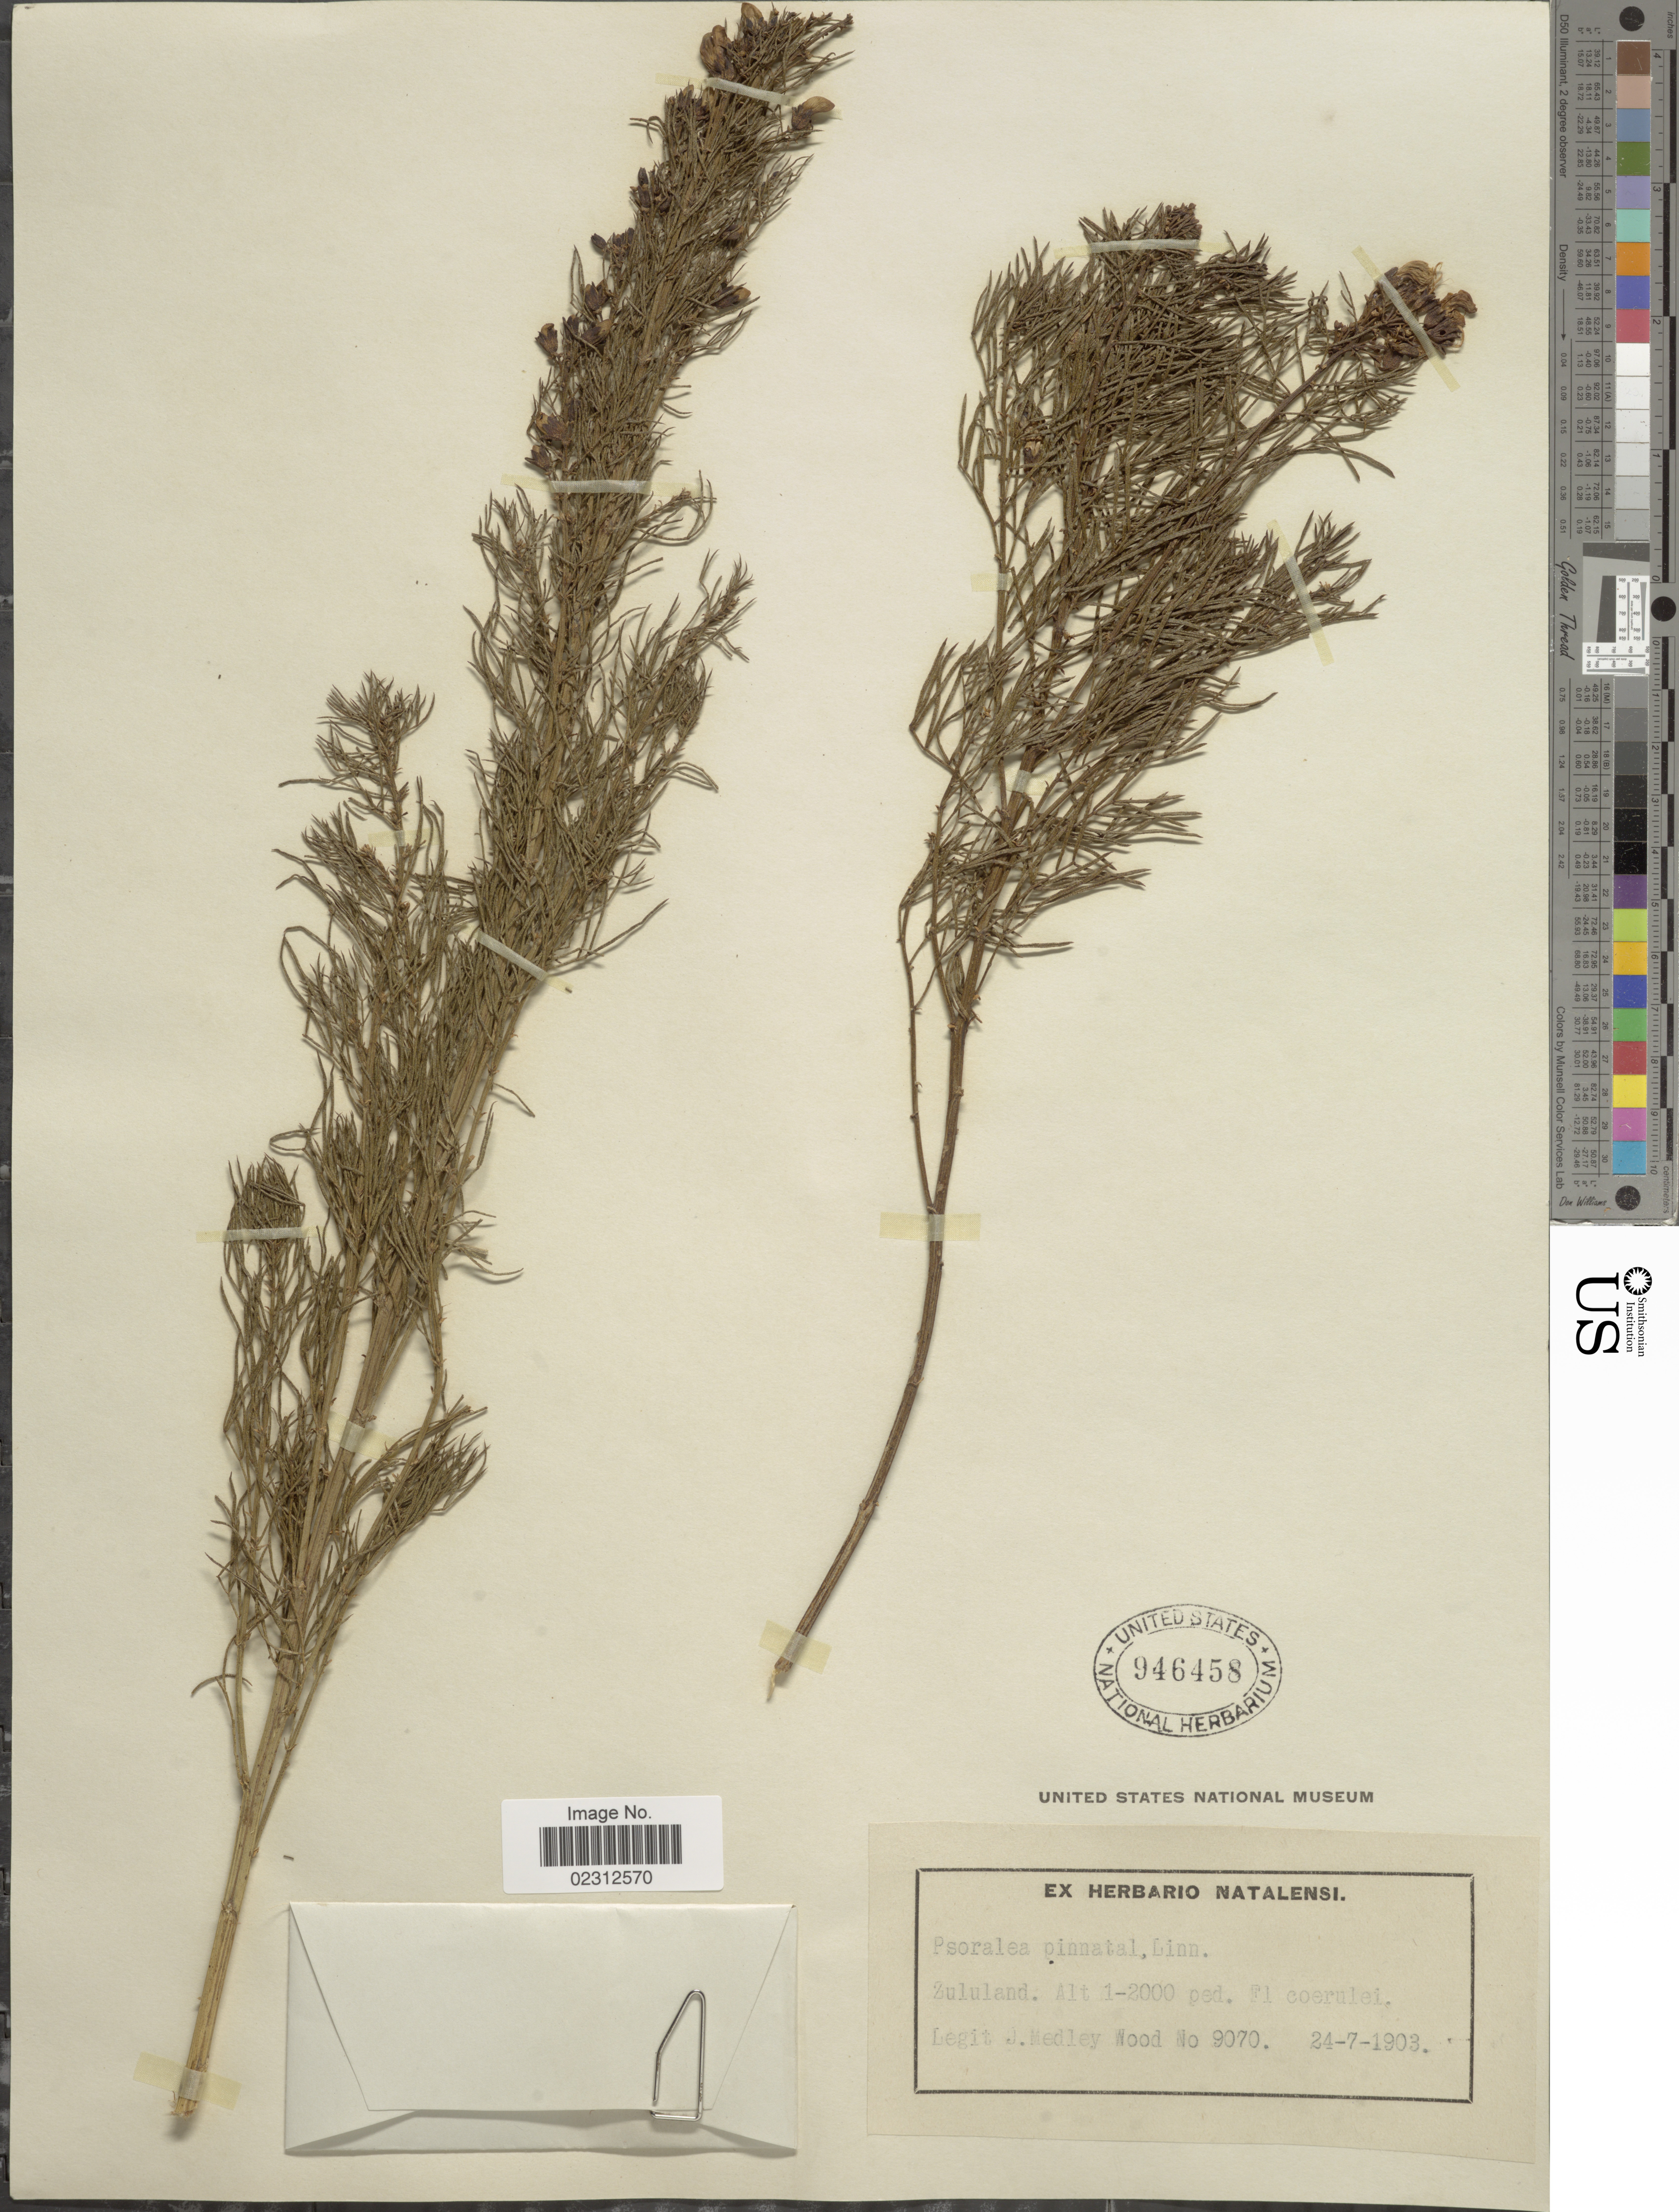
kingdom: Plantae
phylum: Tracheophyta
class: Magnoliopsida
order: Fabales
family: Fabaceae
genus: Psoralea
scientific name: Psoralea pinnata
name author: L.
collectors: J. M. Wood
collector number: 9070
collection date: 1903-07-24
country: South Africa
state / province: KwaZulu-Natal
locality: Zululand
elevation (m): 305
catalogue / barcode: US 946458